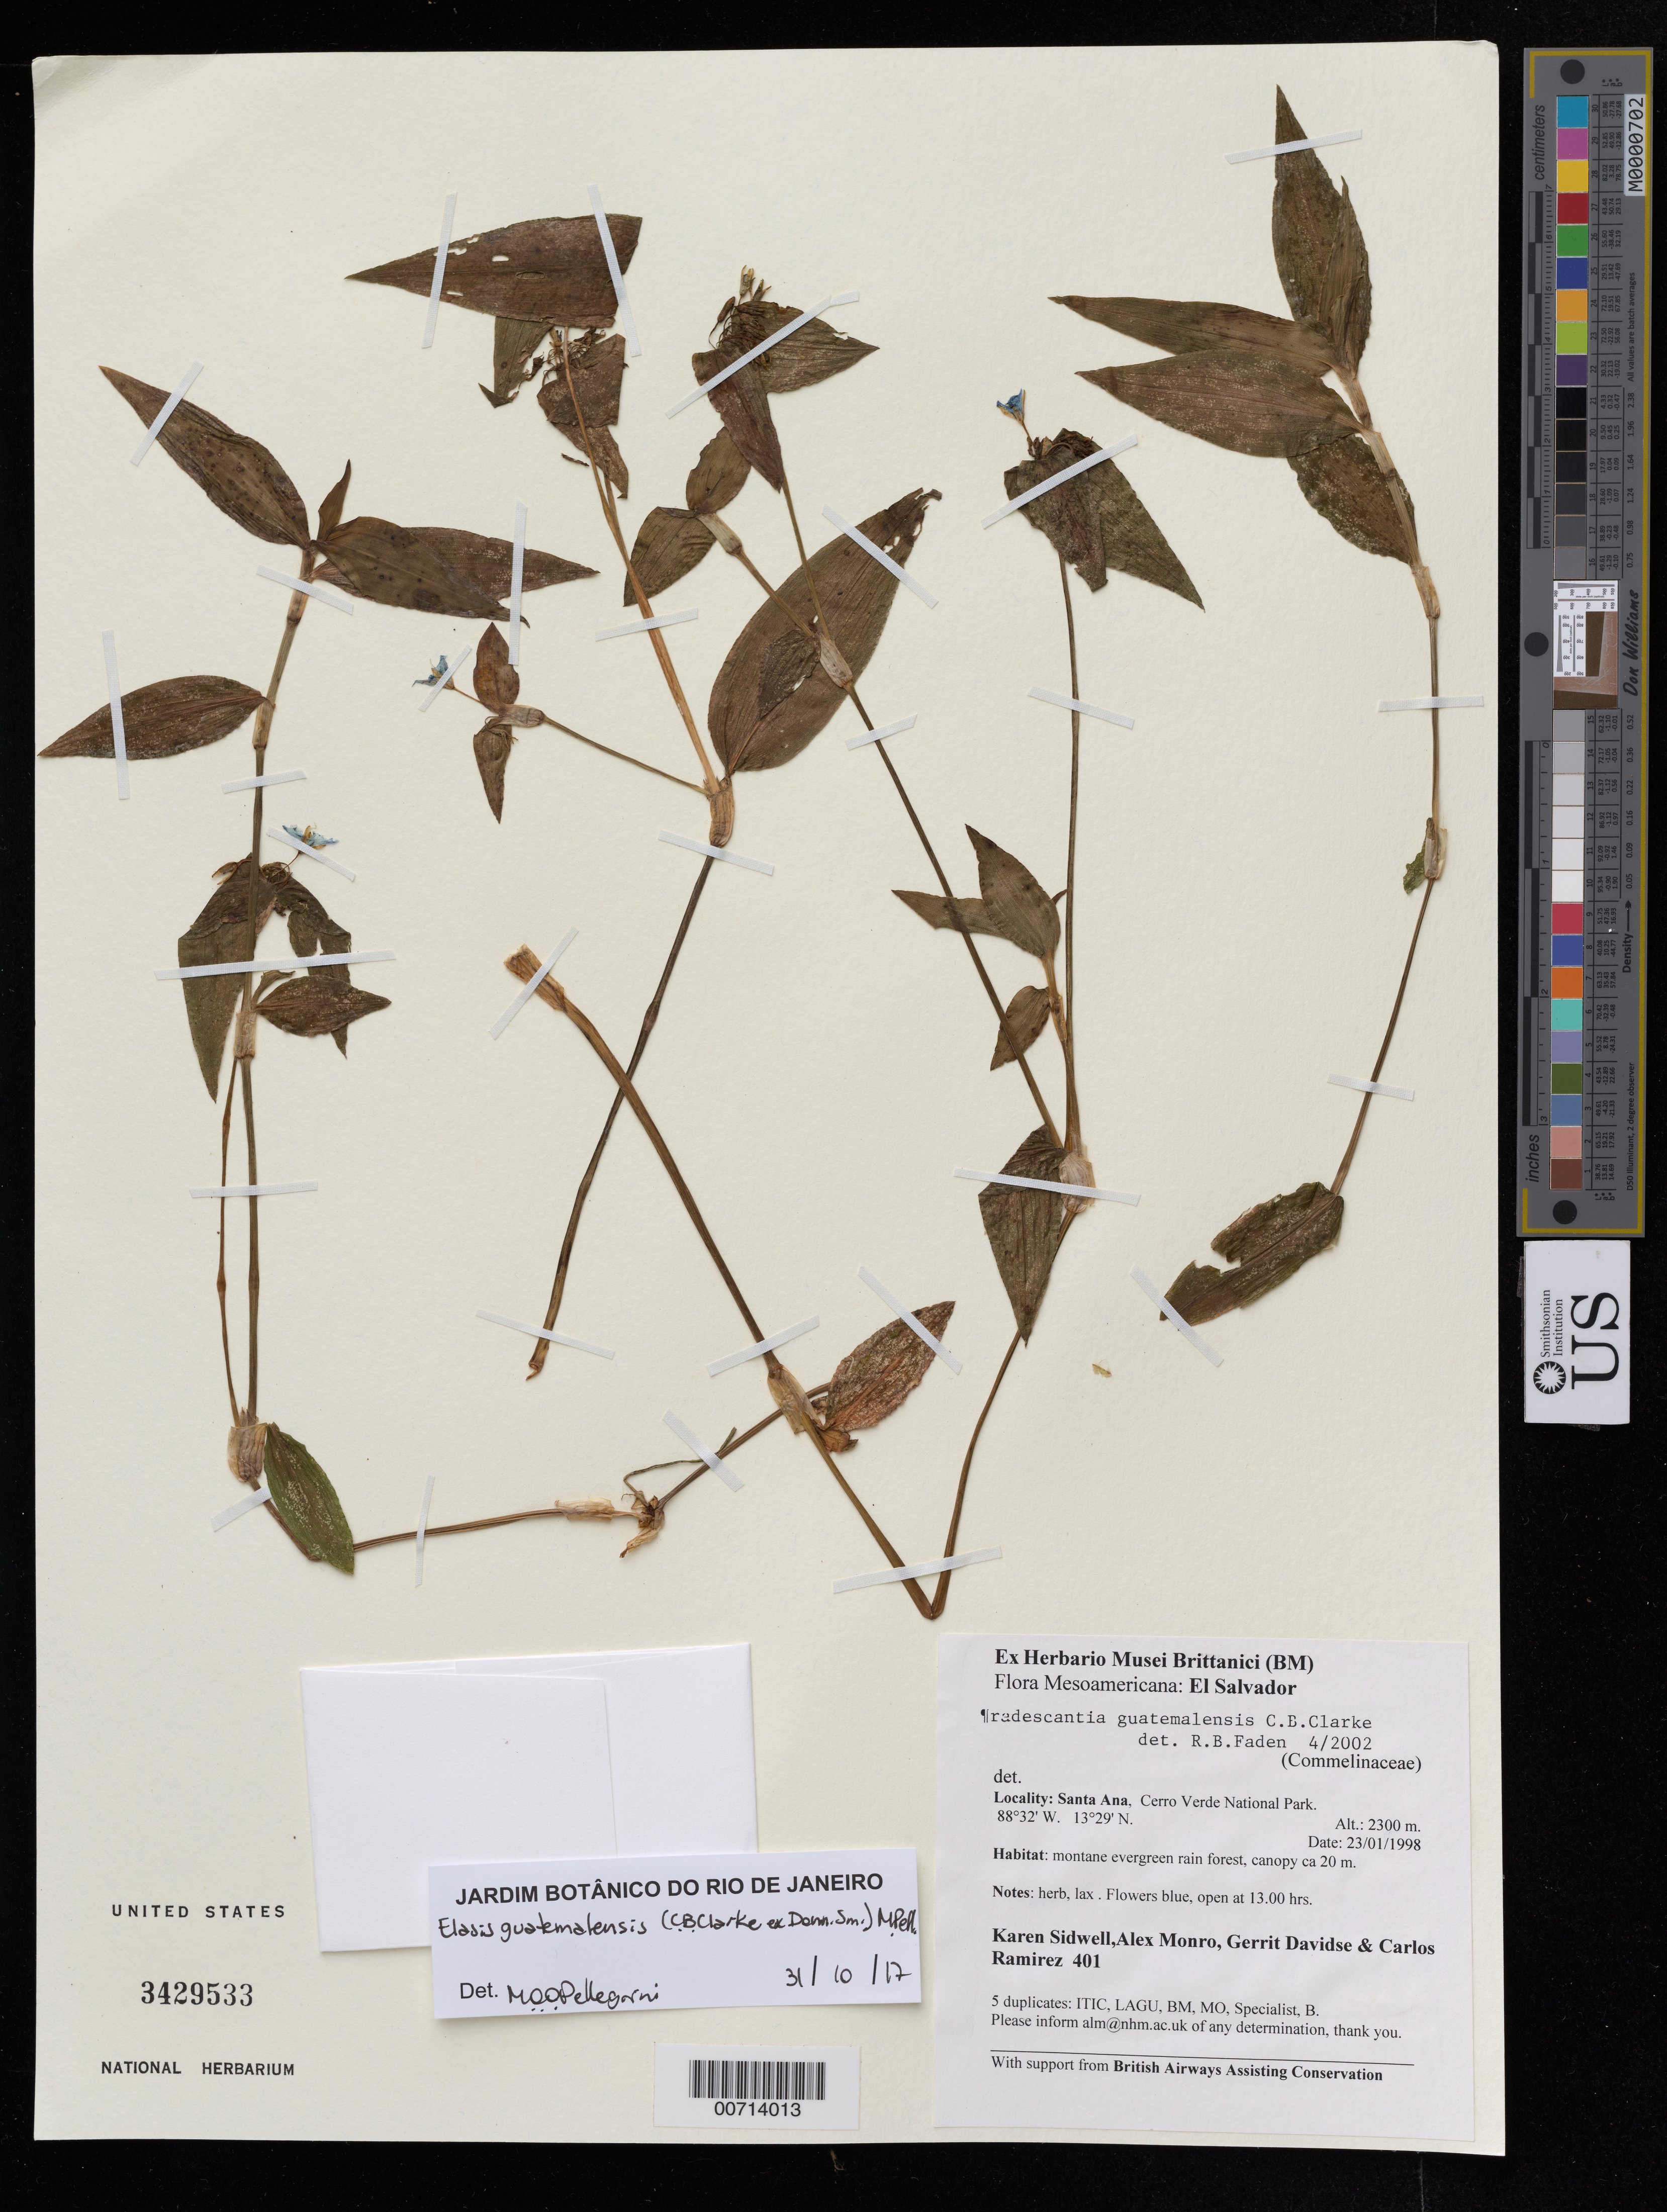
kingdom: Plantae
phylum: Tracheophyta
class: Liliopsida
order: Commelinales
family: Commelinaceae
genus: Elasis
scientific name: Elasis guatemalensis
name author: (C.B. Clarke ex Donn. Sm.) M. Pell.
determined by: Pellegrini, M. O. de Oliveira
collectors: K. Sidwell, A. Monro, G. Davidse & C. Ramirez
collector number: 401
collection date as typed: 23 Jan 1998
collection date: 1998-01-23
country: El Salvador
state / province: Santa Ana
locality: Cerro Verde National Park.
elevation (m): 2300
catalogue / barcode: US 3429533